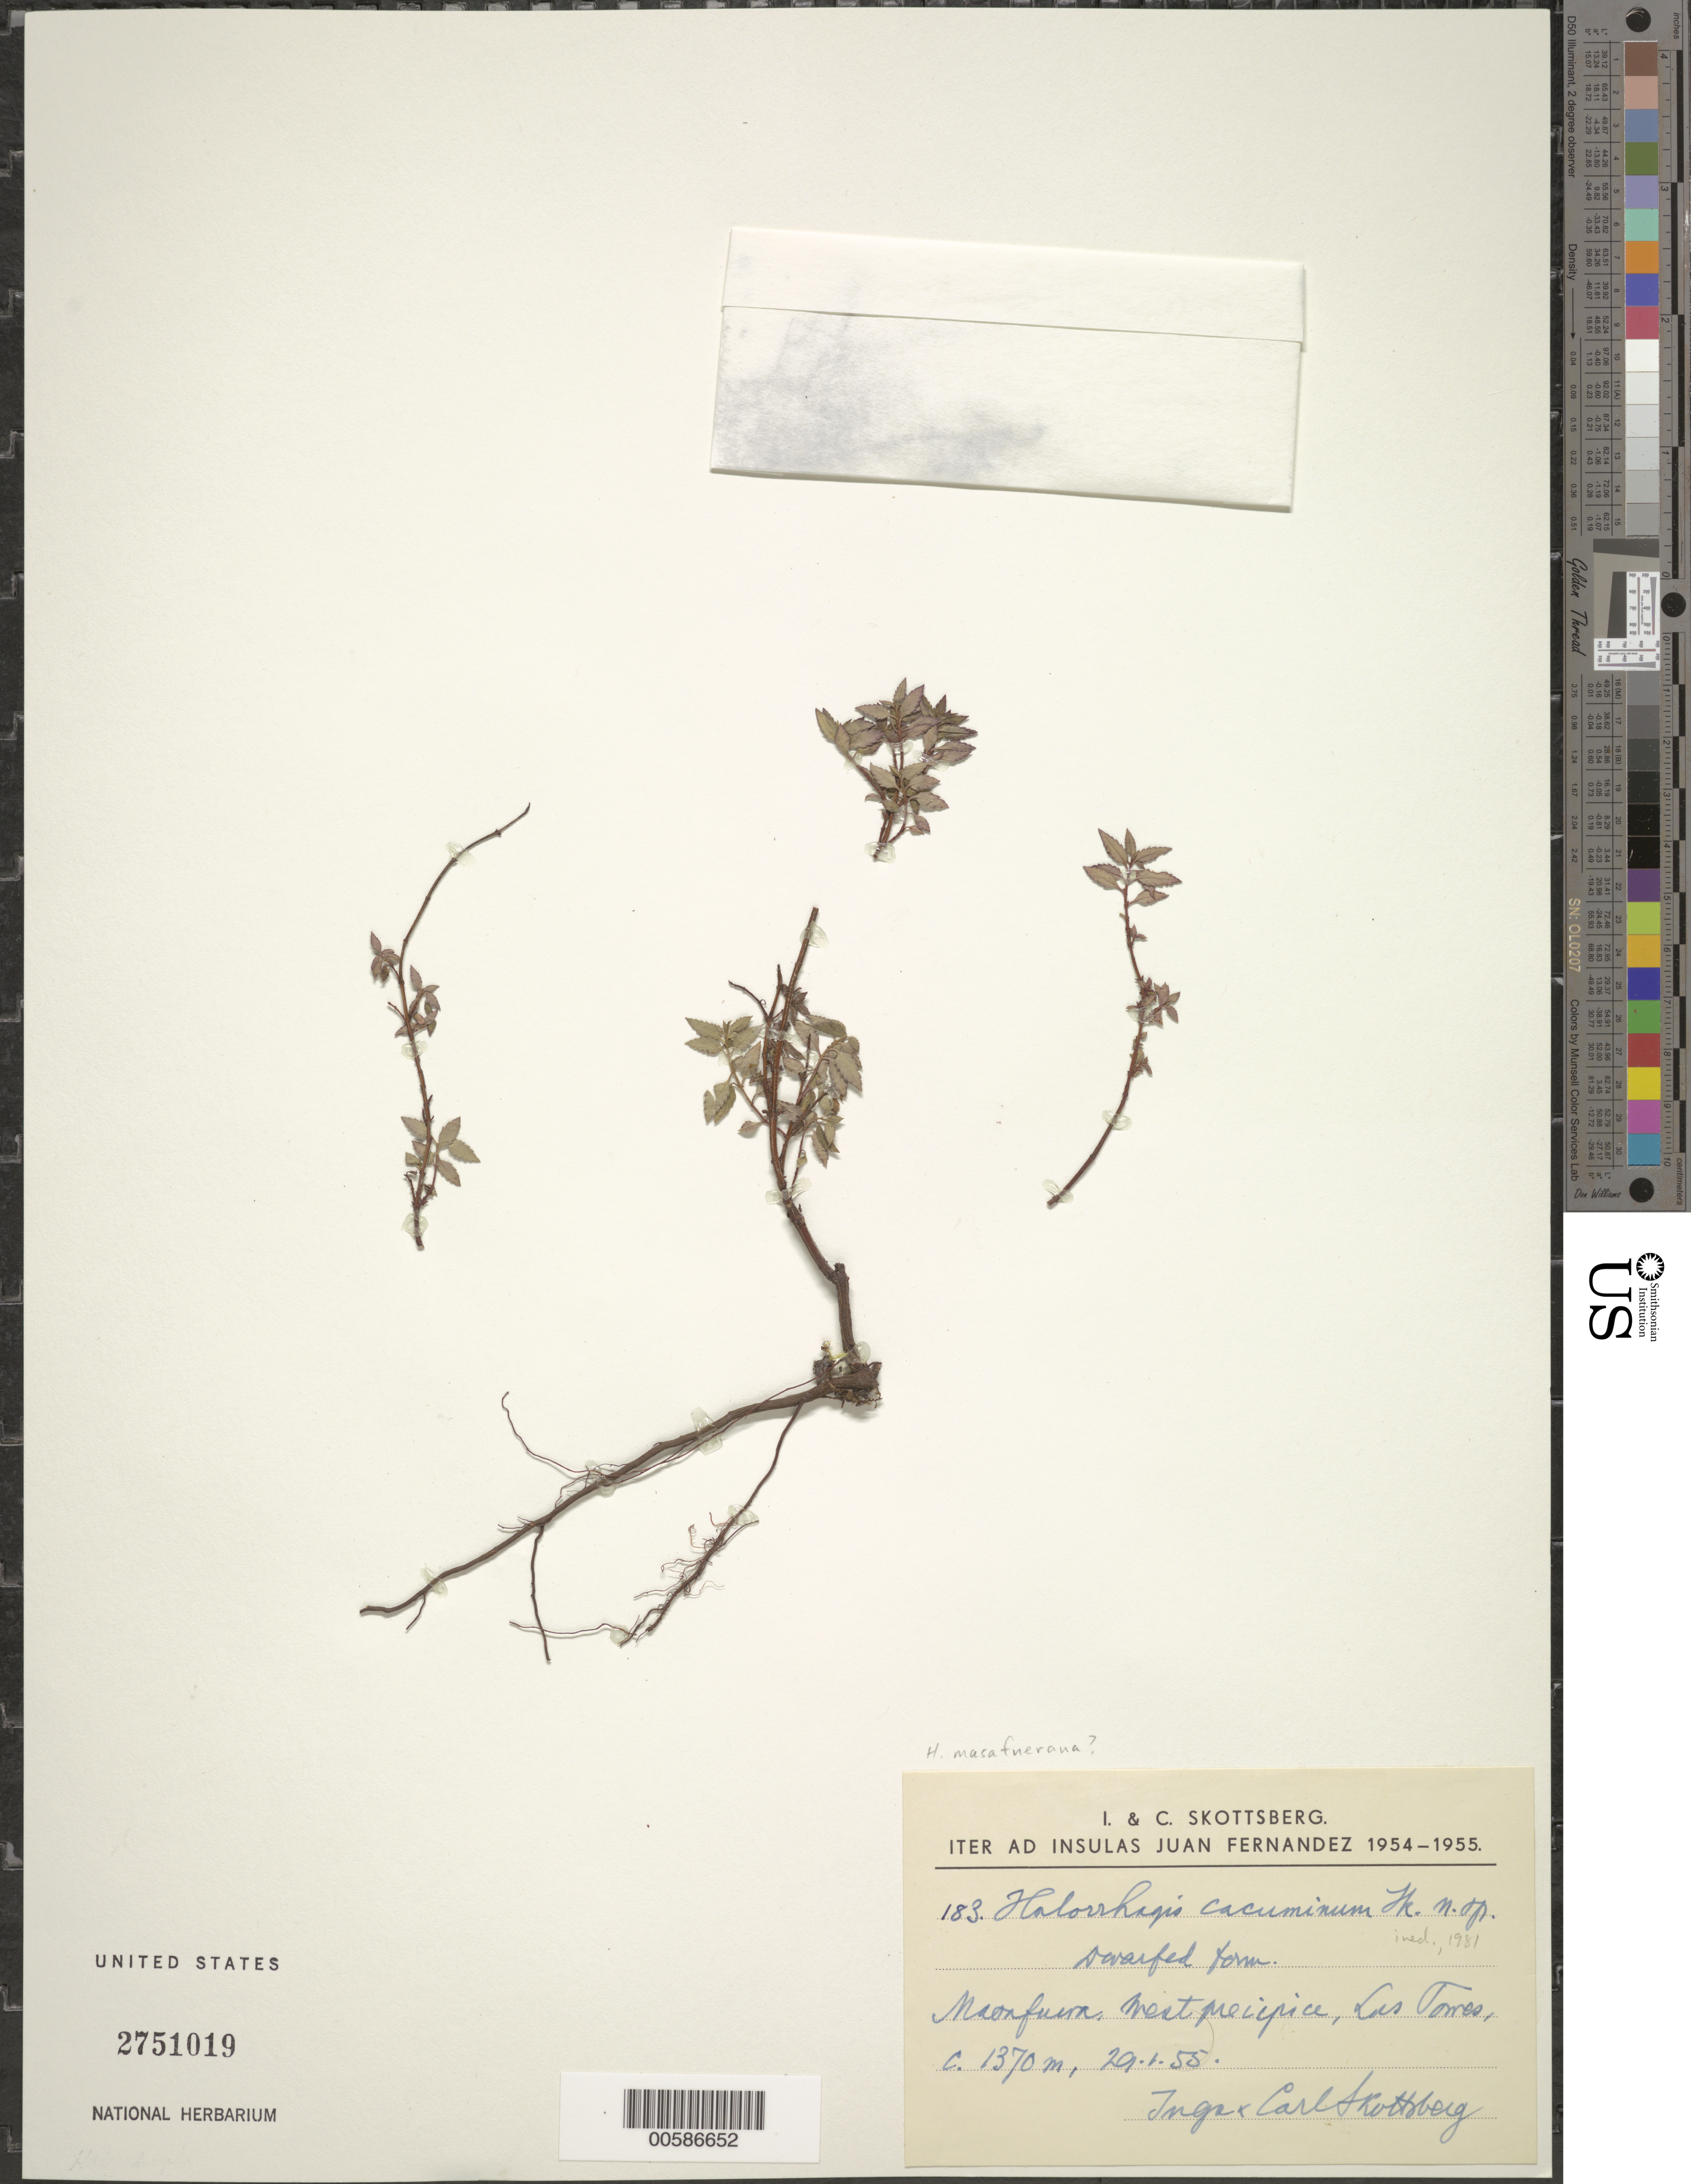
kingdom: Plantae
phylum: Tracheophyta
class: Magnoliopsida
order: Saxifragales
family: Haloragaceae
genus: Haloragis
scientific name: Haloragis masafuerana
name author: Skottsb.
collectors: I. Skottsberg & C. Skottsberg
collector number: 183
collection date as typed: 29 Jan 1955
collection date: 1955-01-29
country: Chile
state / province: Valparaíso (V)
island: Isla Más a Tierra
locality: Masafuera, West Precipice, Las Torres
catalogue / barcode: US 2751019